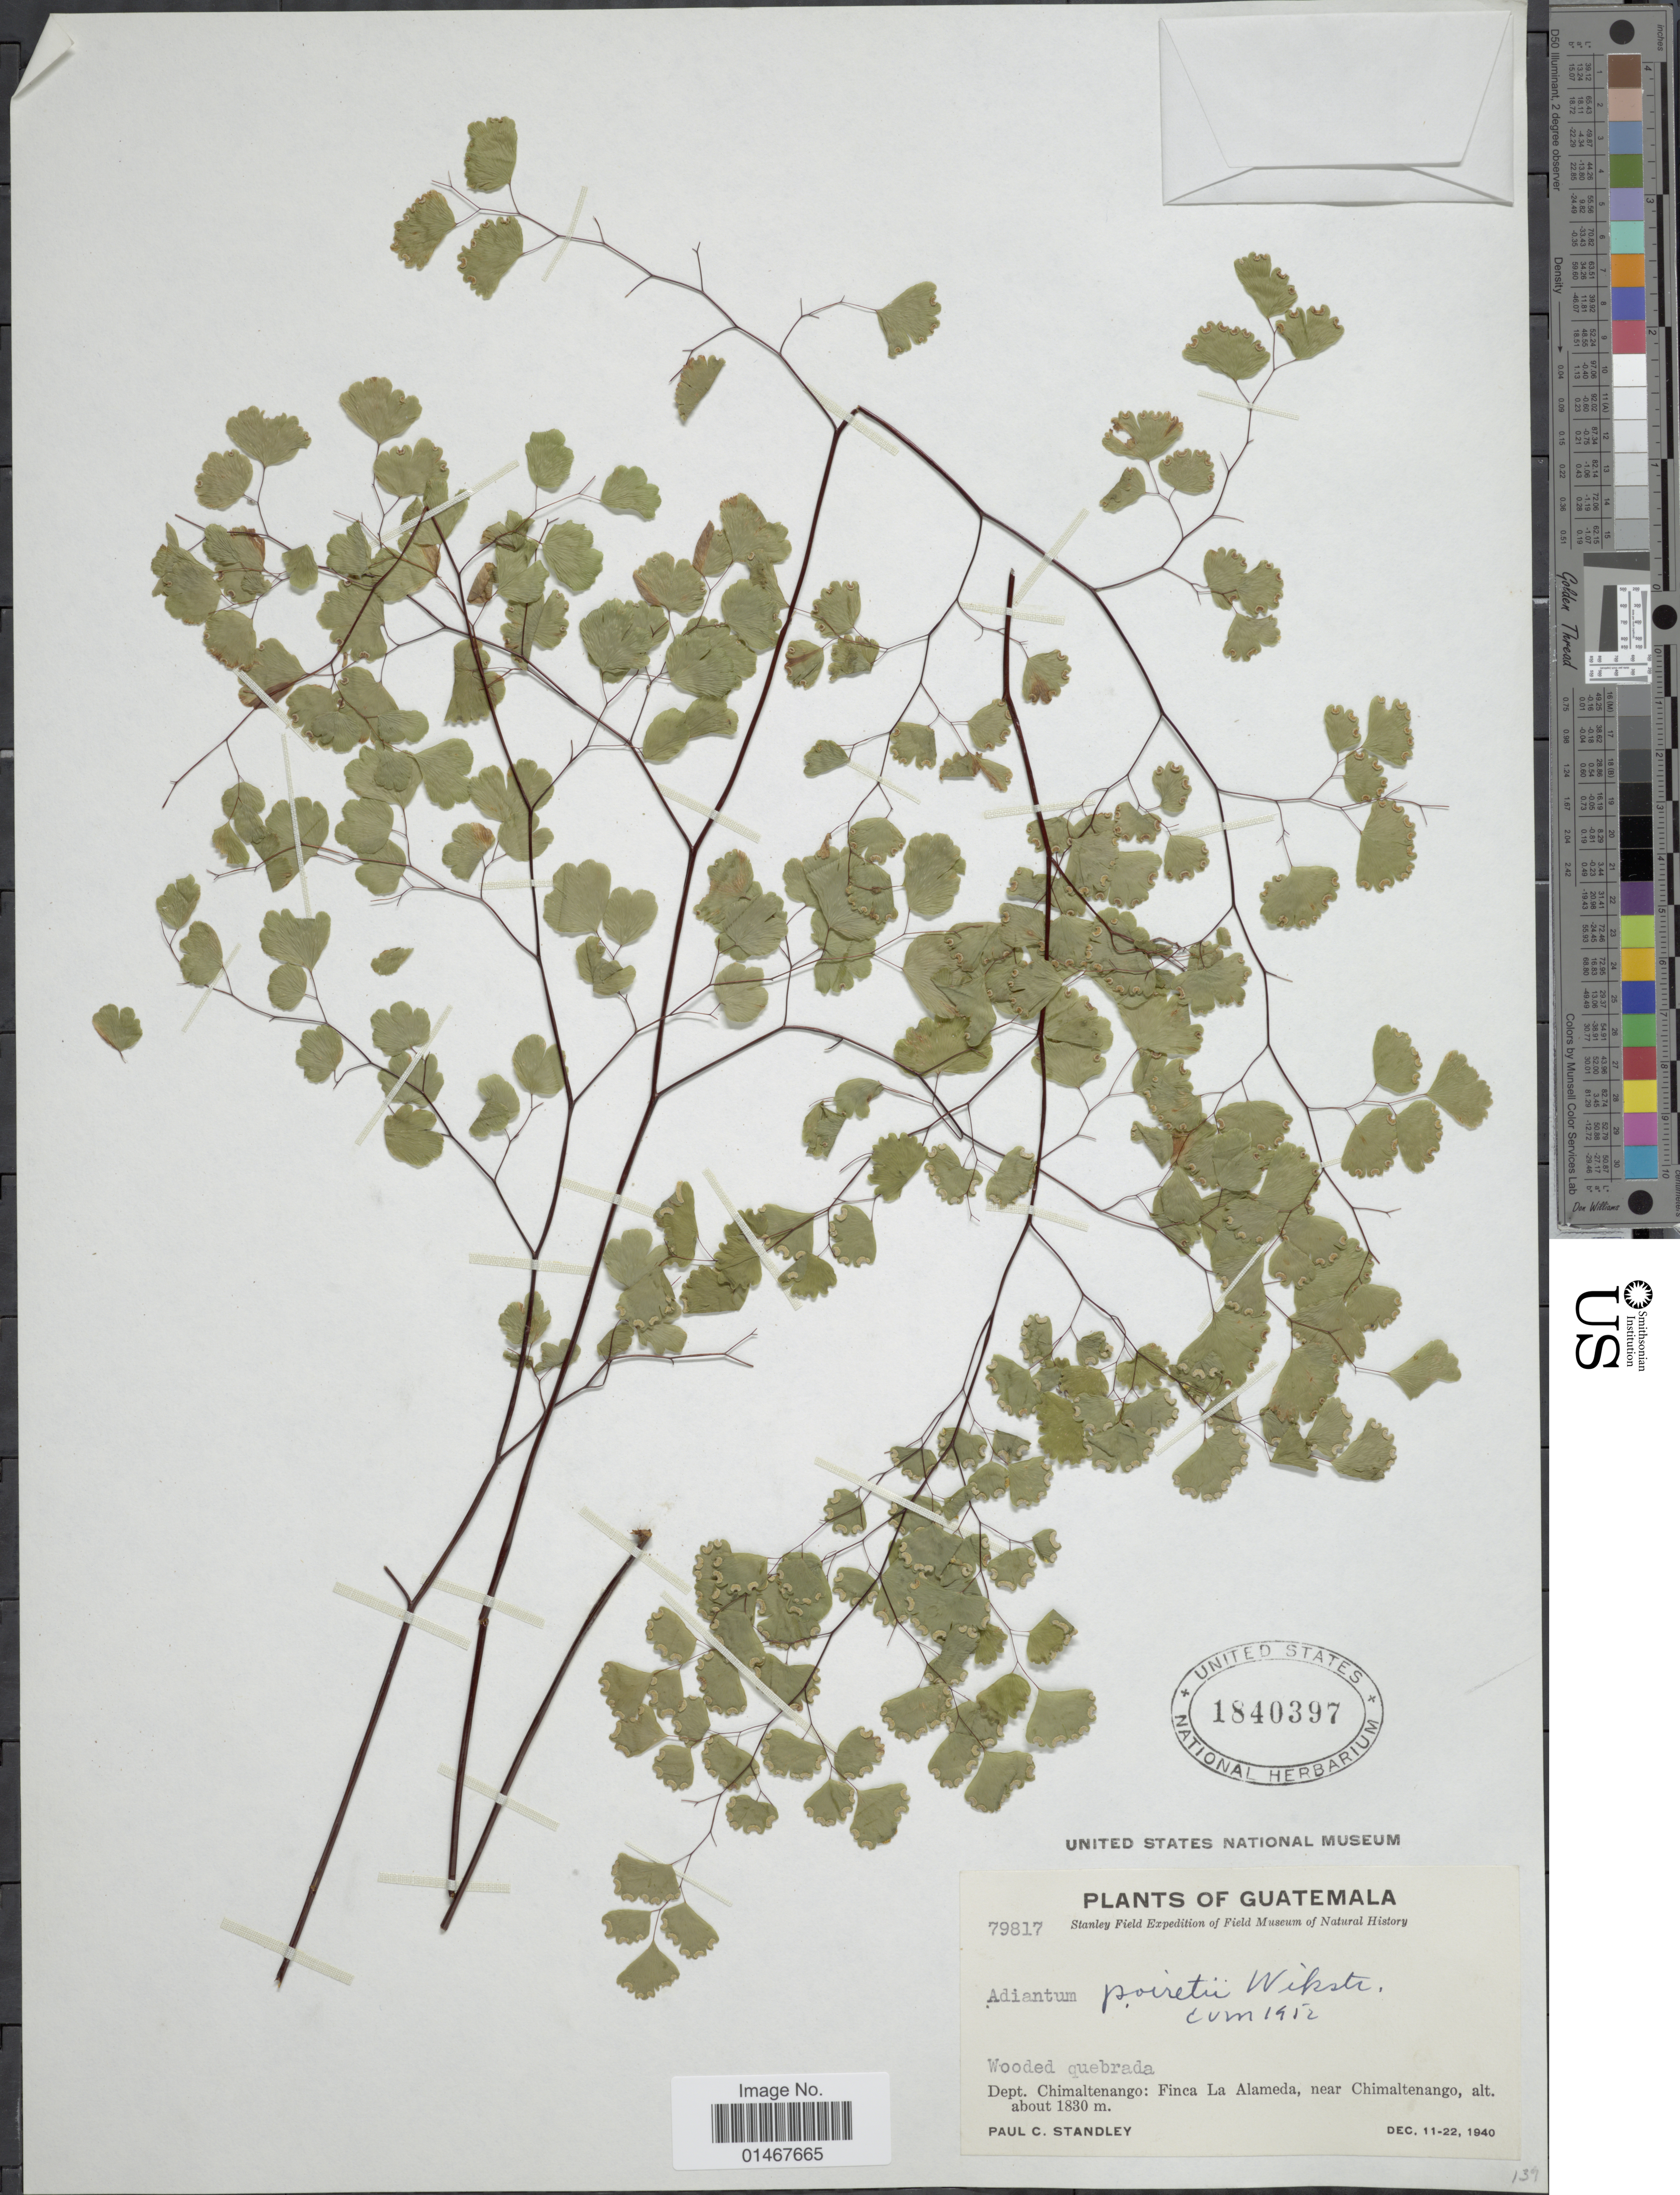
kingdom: Plantae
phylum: Tracheophyta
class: Polypodiopsida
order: Polypodiales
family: Pteridaceae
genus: Adiantum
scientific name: Adiantum poiretii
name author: Wikstr.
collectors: P. C. Standley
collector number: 79817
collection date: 1940-12-11/1940-12-22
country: Guatemala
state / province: Chimaltenango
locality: Dept. Chimaltenango: Finca La Alameda, near Chimaltenango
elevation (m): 1830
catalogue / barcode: US 1840397